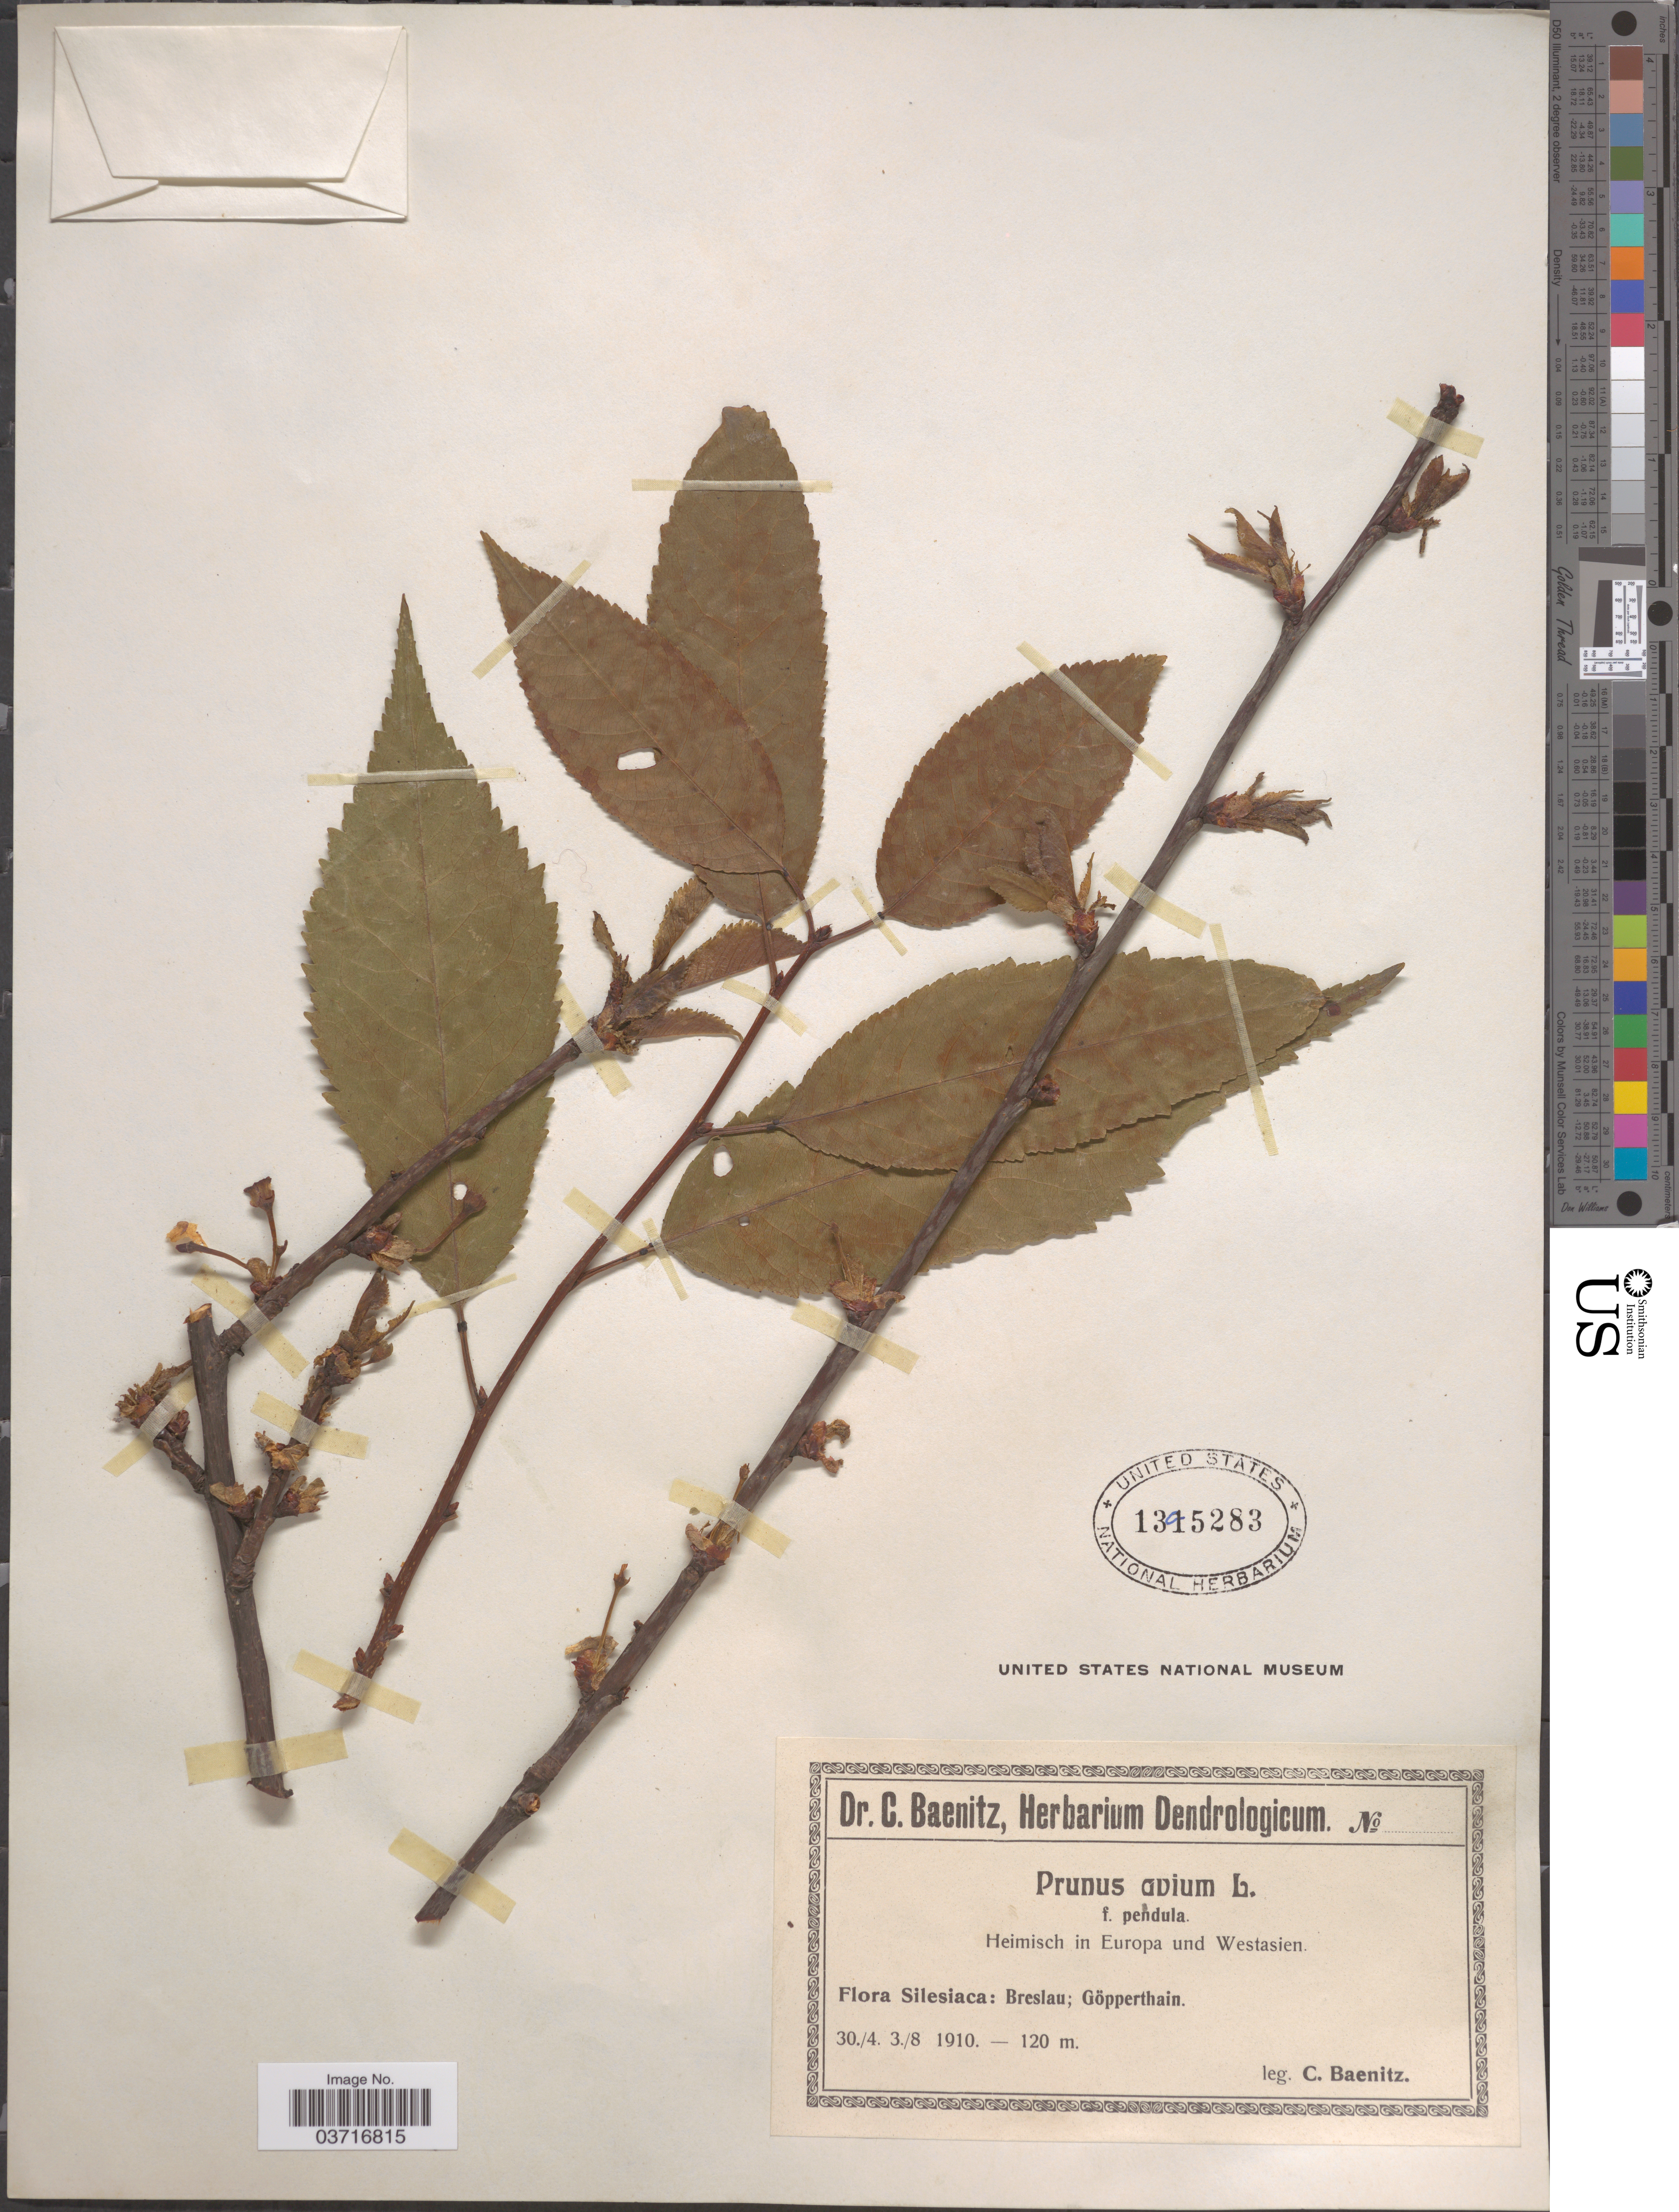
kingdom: Plantae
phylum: Tracheophyta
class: Magnoliopsida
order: Rosales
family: Rosaceae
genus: Prunus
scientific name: Prunus avium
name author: L.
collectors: C. G. Baenitz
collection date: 1910-04-30/1910-08-03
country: Poland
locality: Silesiaca: Breslau; Göpperthain.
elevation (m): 120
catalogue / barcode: US 1395283